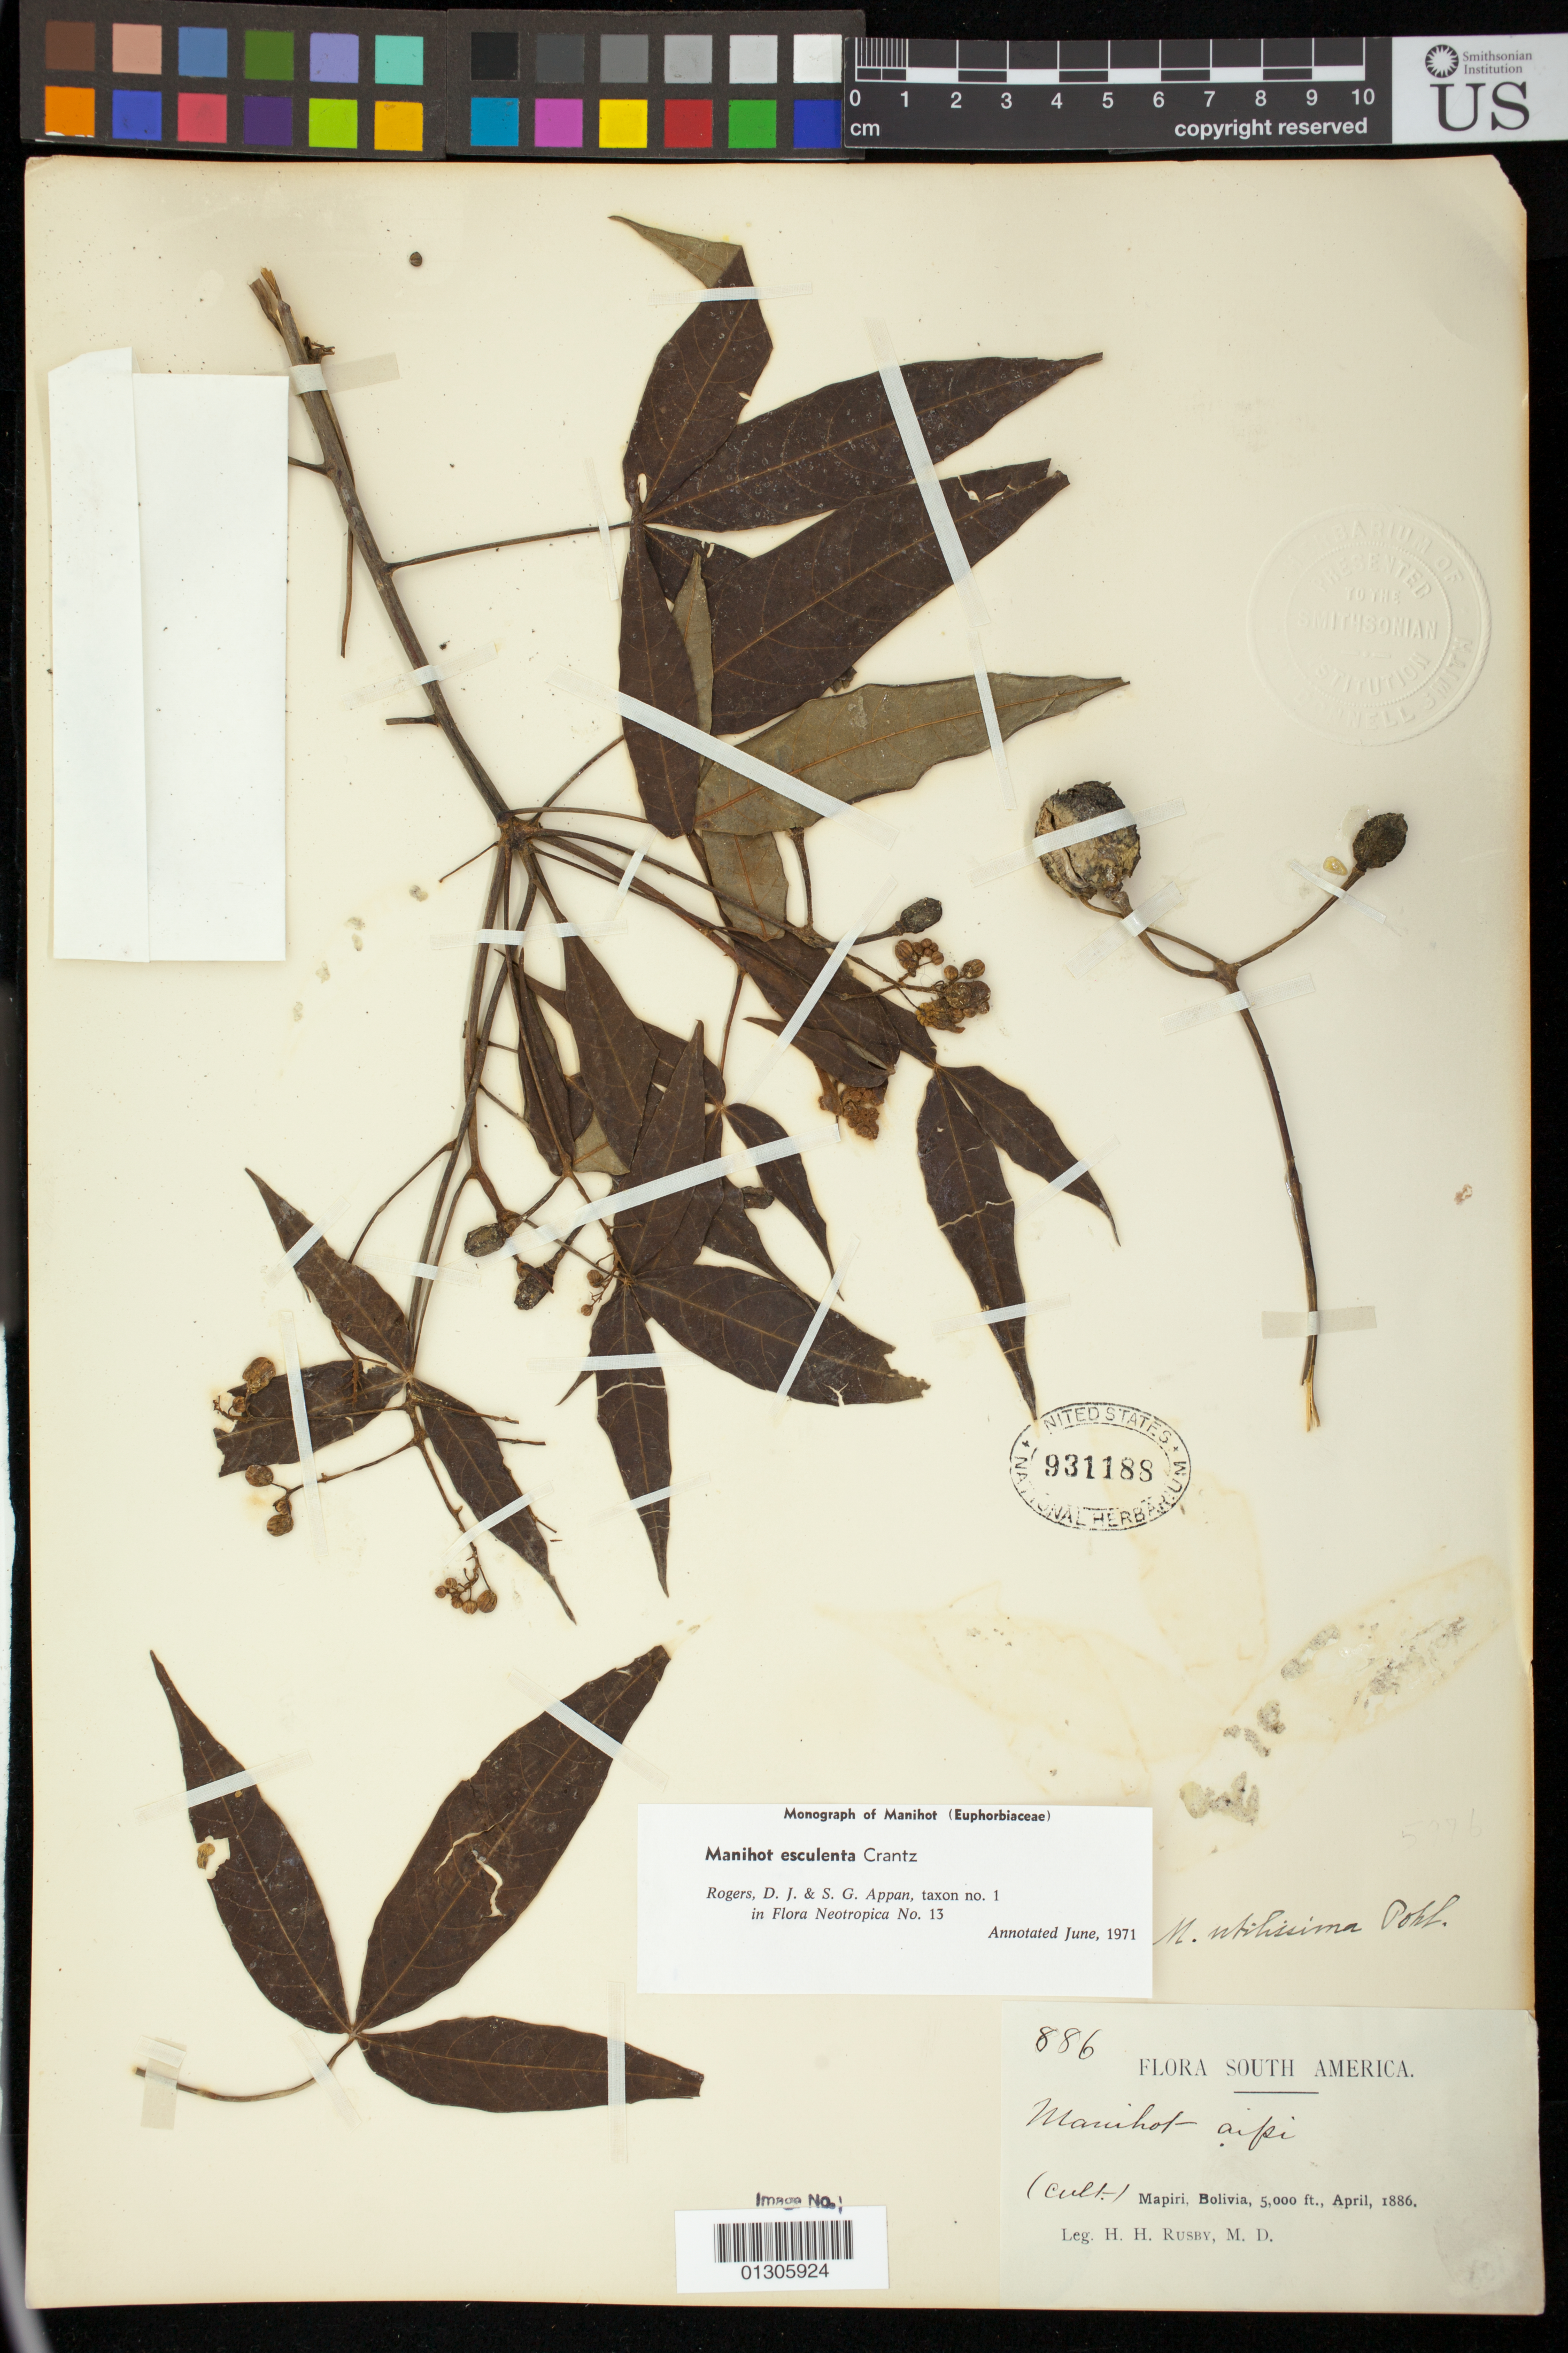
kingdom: Plantae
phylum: Tracheophyta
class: Magnoliopsida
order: Malpighiales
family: Euphorbiaceae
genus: Manihot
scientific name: Manihot sp. nov.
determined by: Mendoza, M.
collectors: H. H. Rusby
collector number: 886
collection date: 1886-05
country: Bolivia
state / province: La Páz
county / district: Larecaja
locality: Mapiri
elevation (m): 1524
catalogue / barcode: US 931188